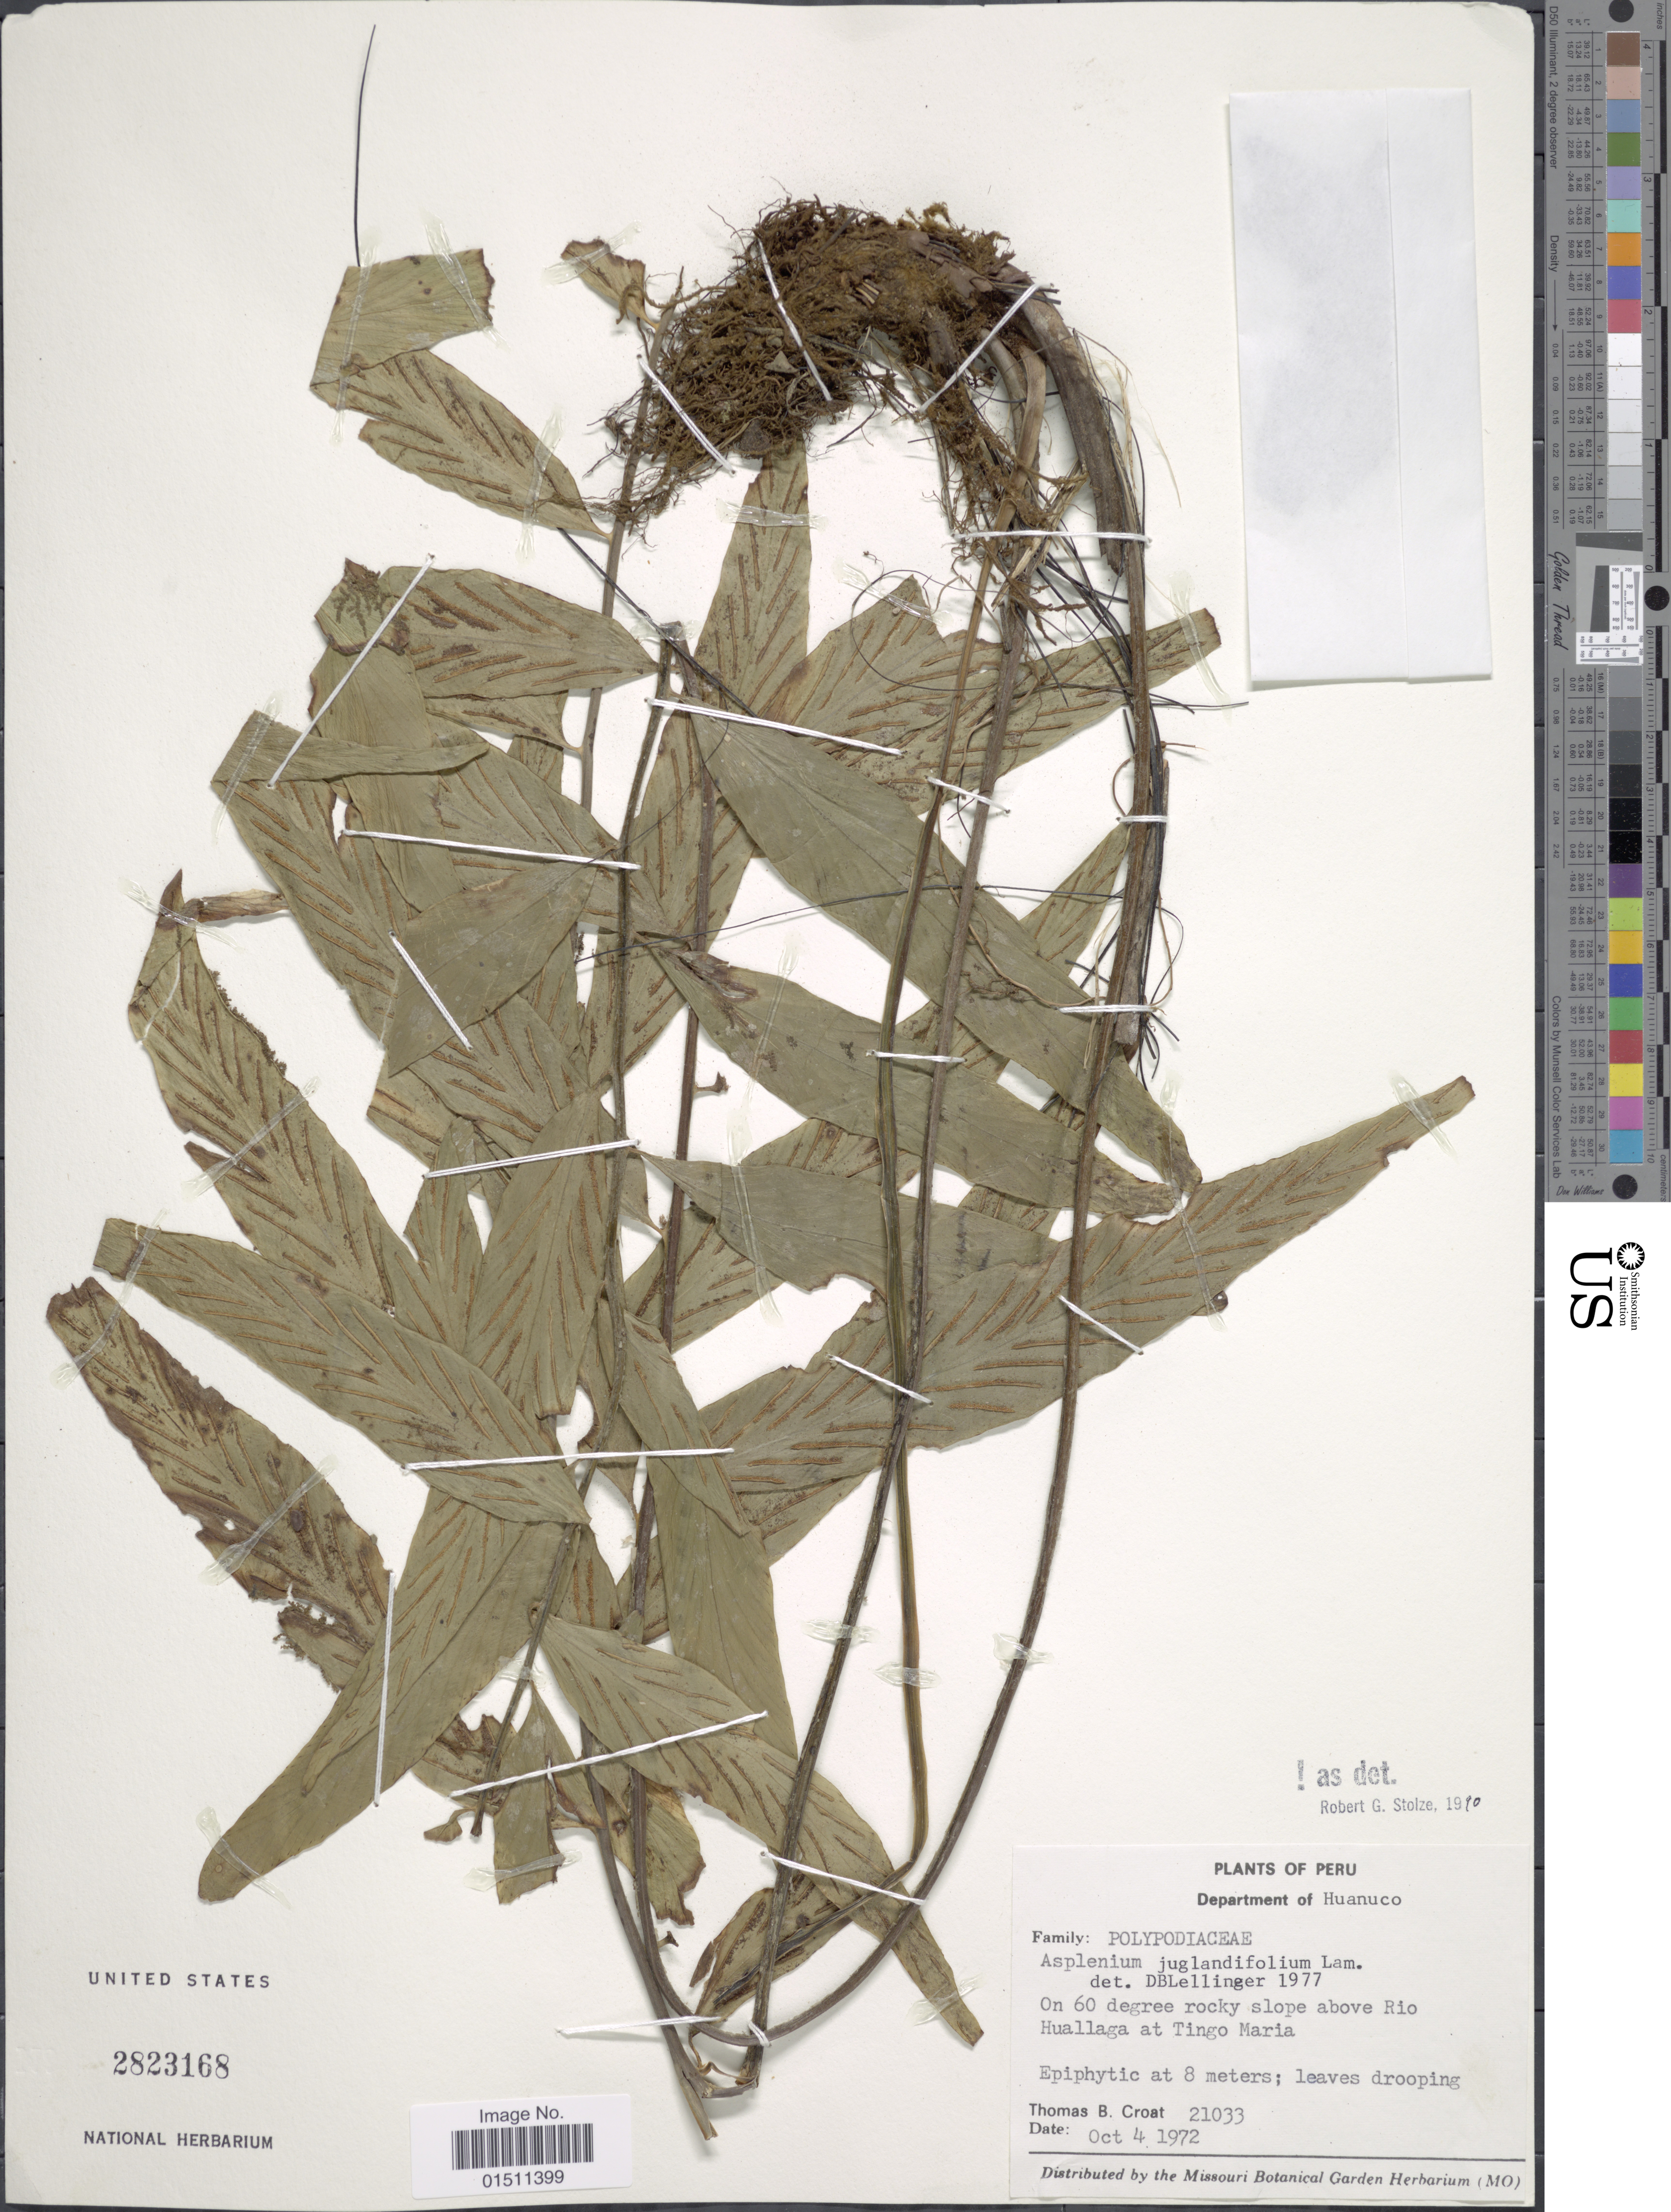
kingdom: Plantae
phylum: Tracheophyta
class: Polypodiopsida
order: Polypodiales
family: Aspleniaceae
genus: Asplenium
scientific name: Asplenium juglandifolium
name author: Lam.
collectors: T. B. Croat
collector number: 21033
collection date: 1972-10-04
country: Peru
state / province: Huánuco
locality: Peru, Department of Huanuco, on 60 degree rocky slope above Rio Huallaga at Tingo Maria.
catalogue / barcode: US 2823168